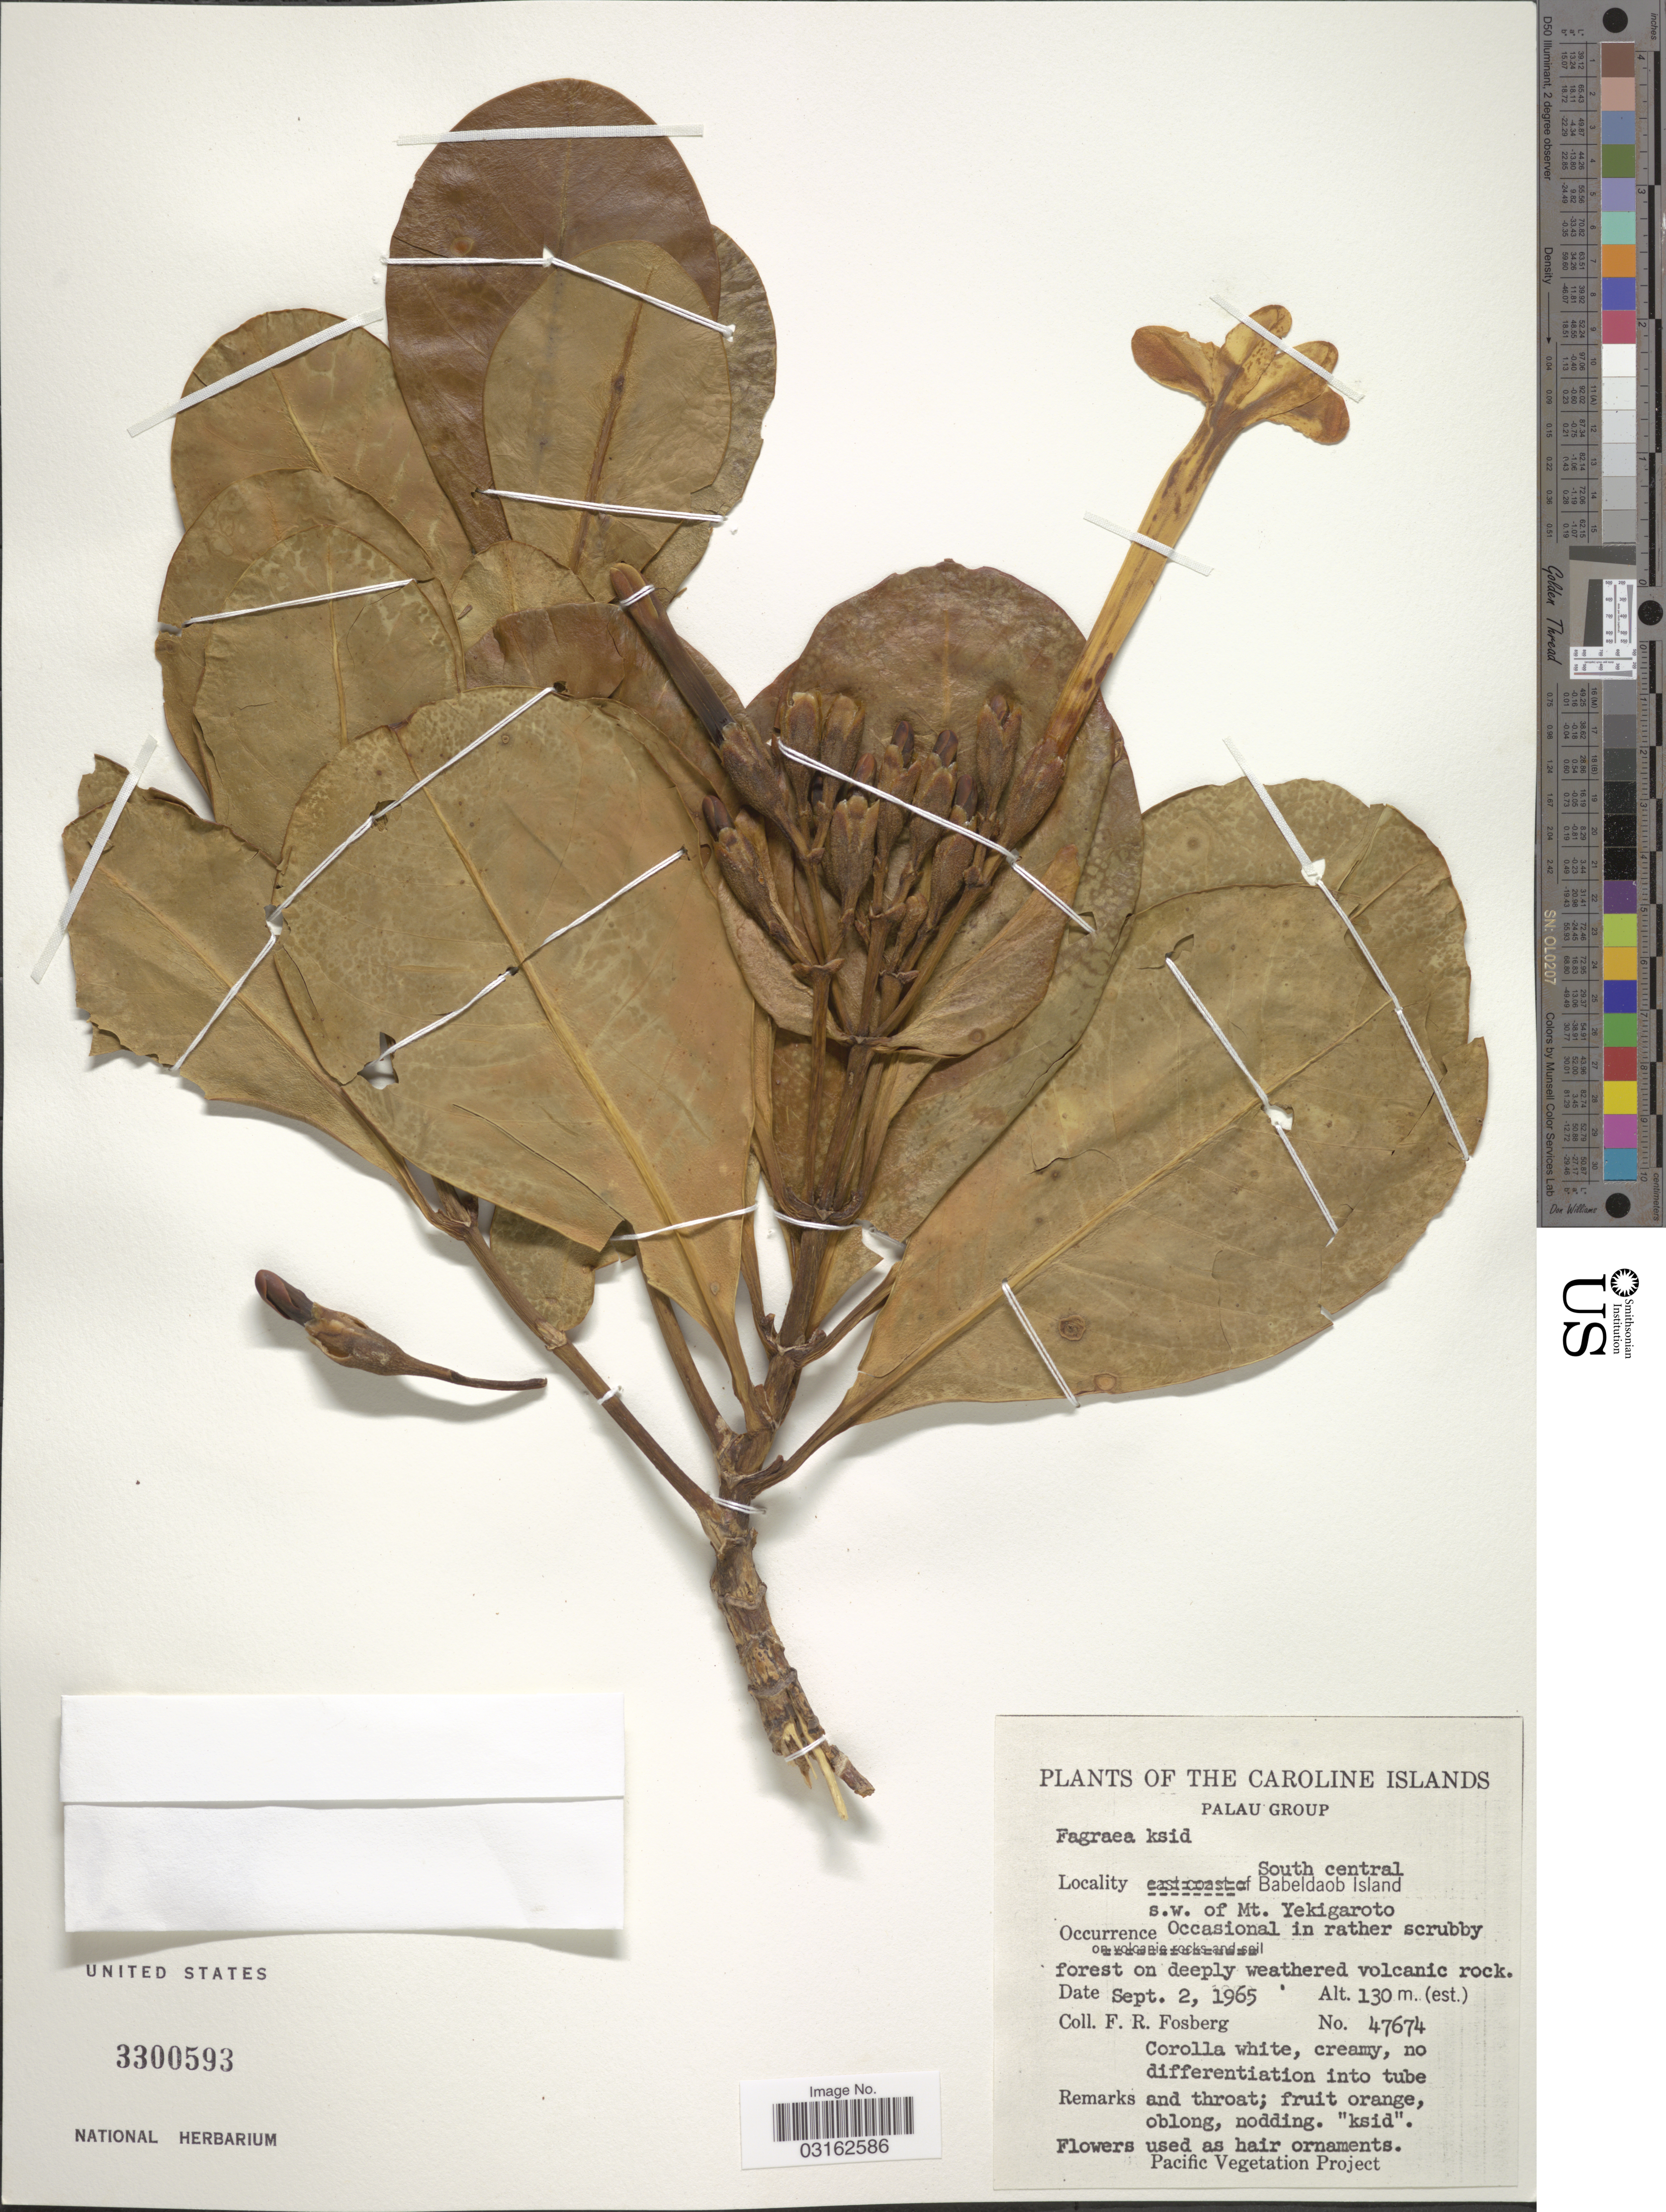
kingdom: Plantae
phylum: Tracheophyta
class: Magnoliopsida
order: Gentianales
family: Gentianaceae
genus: Fagraea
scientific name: Fagraea ksid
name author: Gilg & Benedict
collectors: F. R. Fosberg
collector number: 47674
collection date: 1965-09-02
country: Palau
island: Babeldaob [Babelthuap]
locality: The Caroline Islands. Palau Group. South central Babeldaob Island. S. W. of Mt. Yekigaroto.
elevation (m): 130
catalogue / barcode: US 3300593